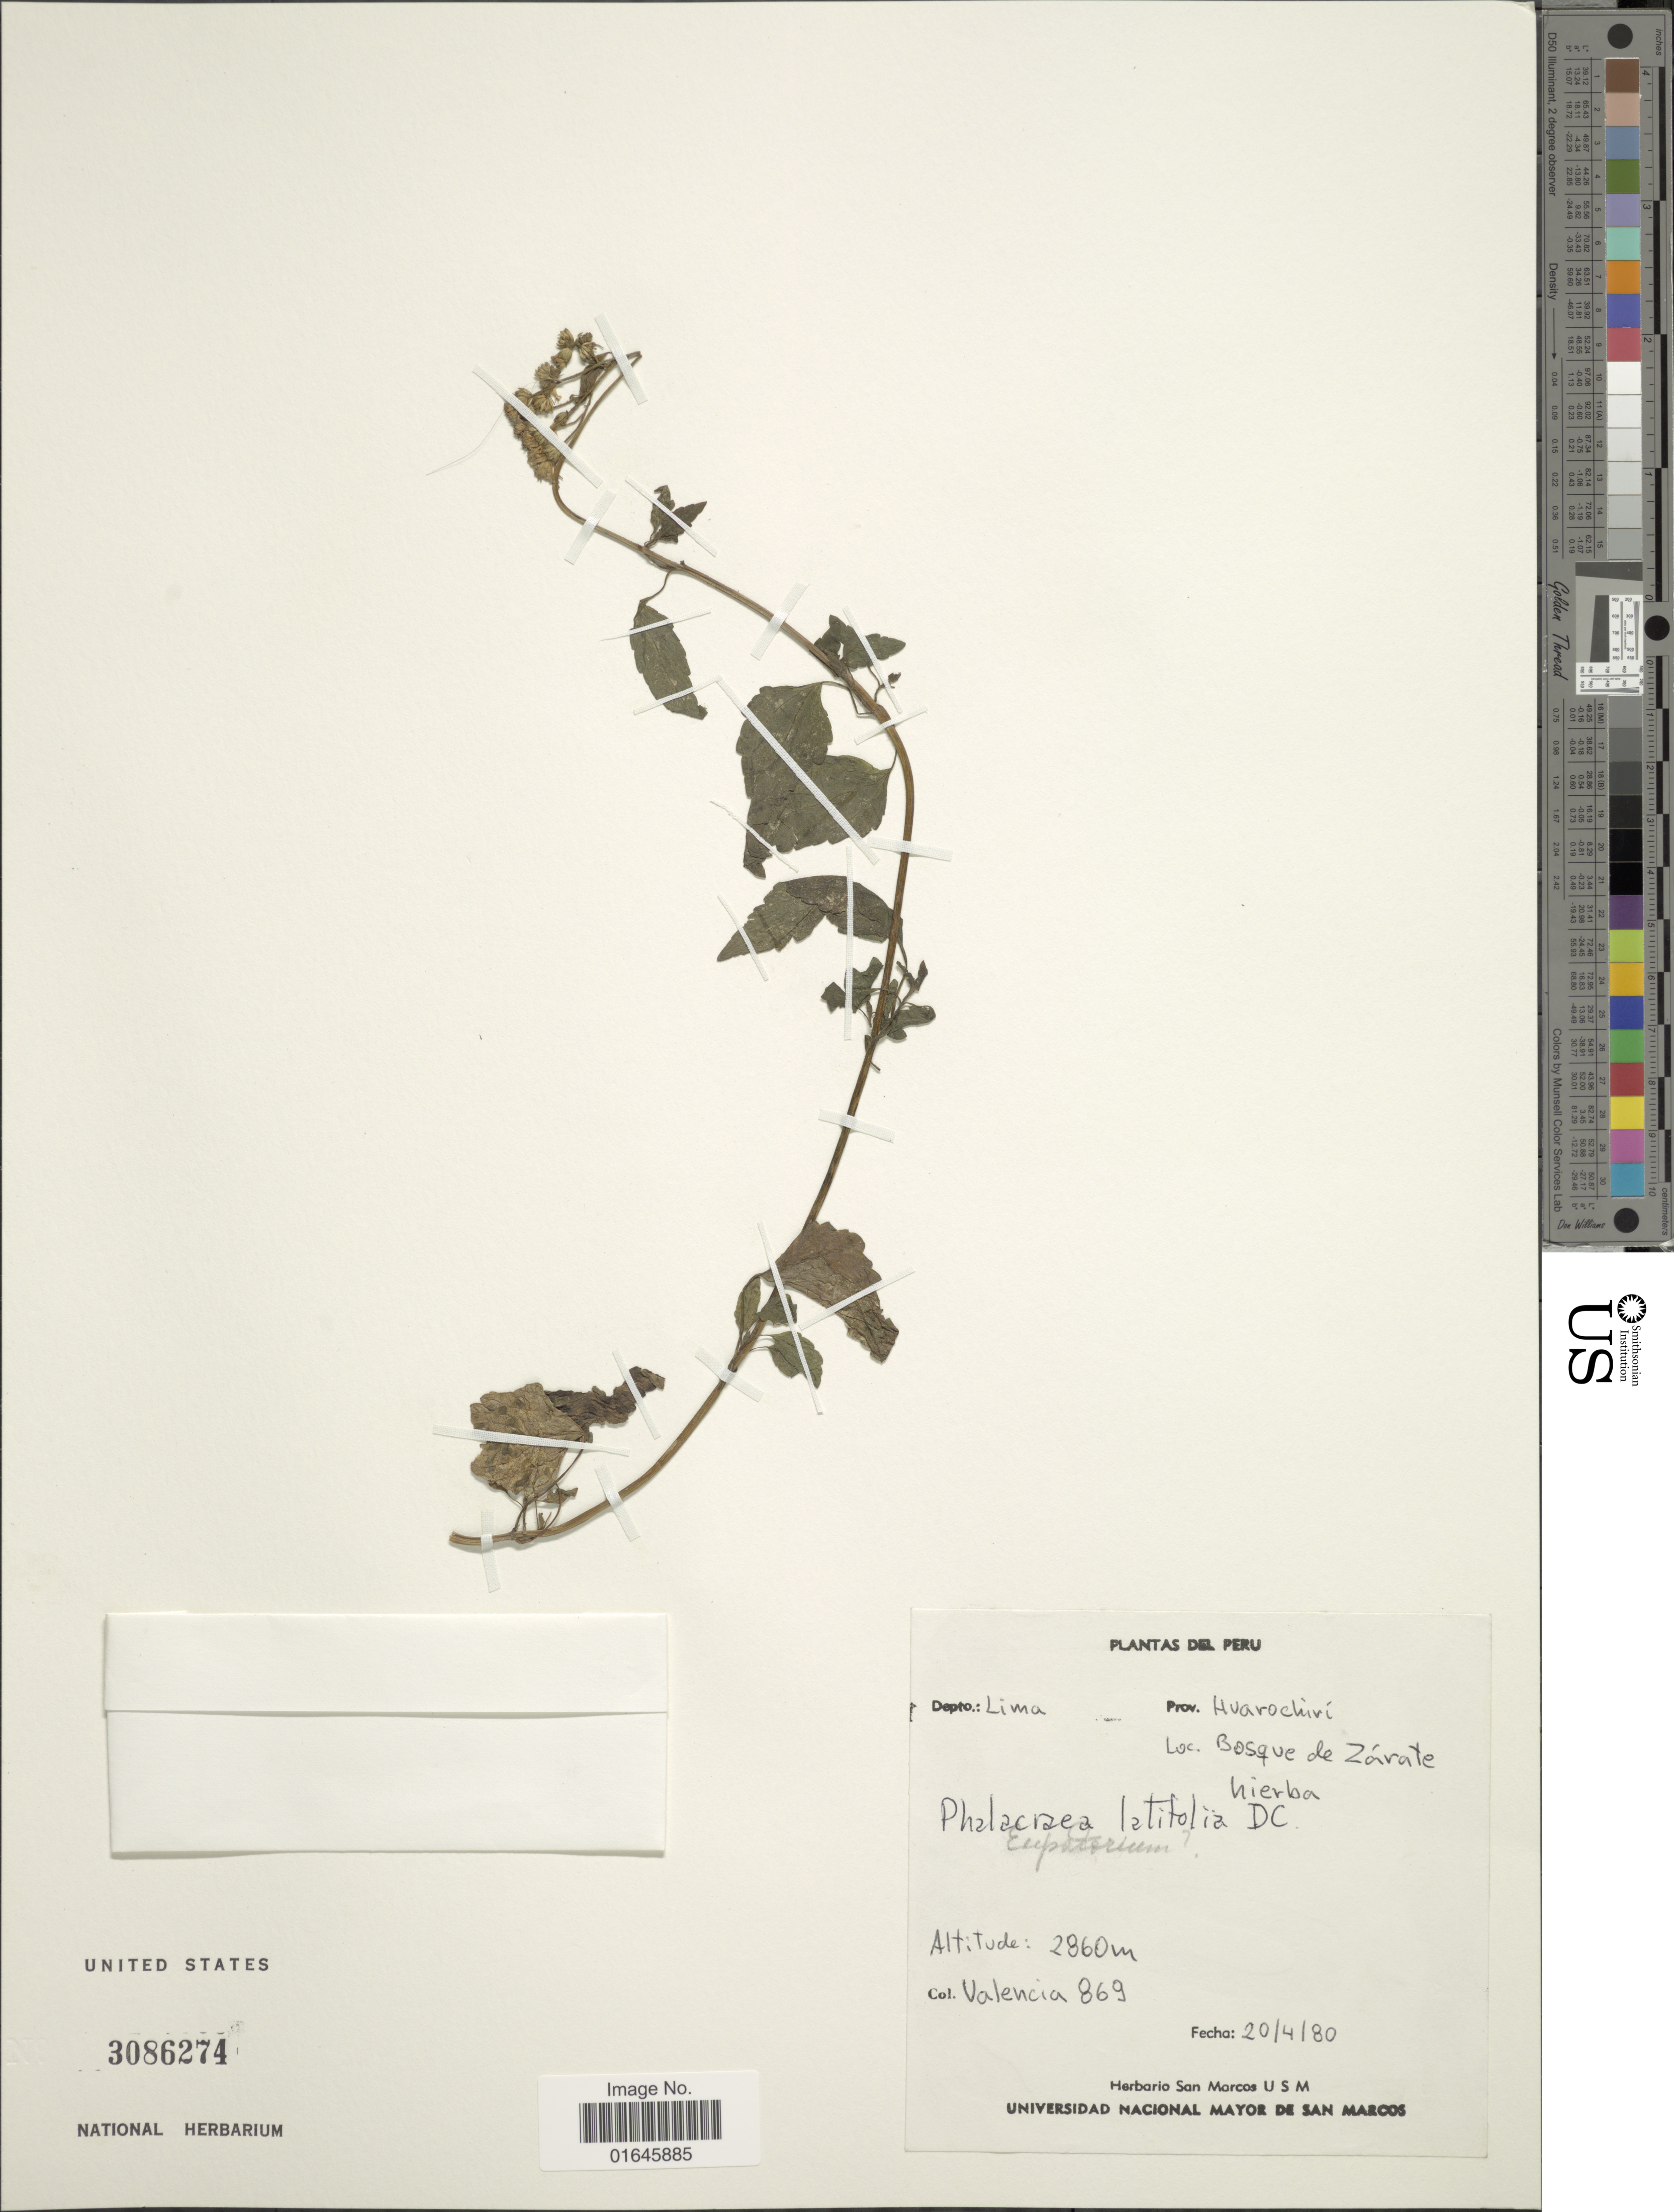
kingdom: Plantae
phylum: Tracheophyta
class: Magnoliopsida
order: Asterales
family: Asteraceae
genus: Phalacraea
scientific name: Phalacraea latifolia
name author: DC.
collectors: -. Valencia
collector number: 869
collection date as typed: Transcribed d/m/y: 20/4/80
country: Peru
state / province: Lima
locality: Bosque de Zárate, Prov.Huarochirí, Depto. Lima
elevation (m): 2860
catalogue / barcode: US 3086274